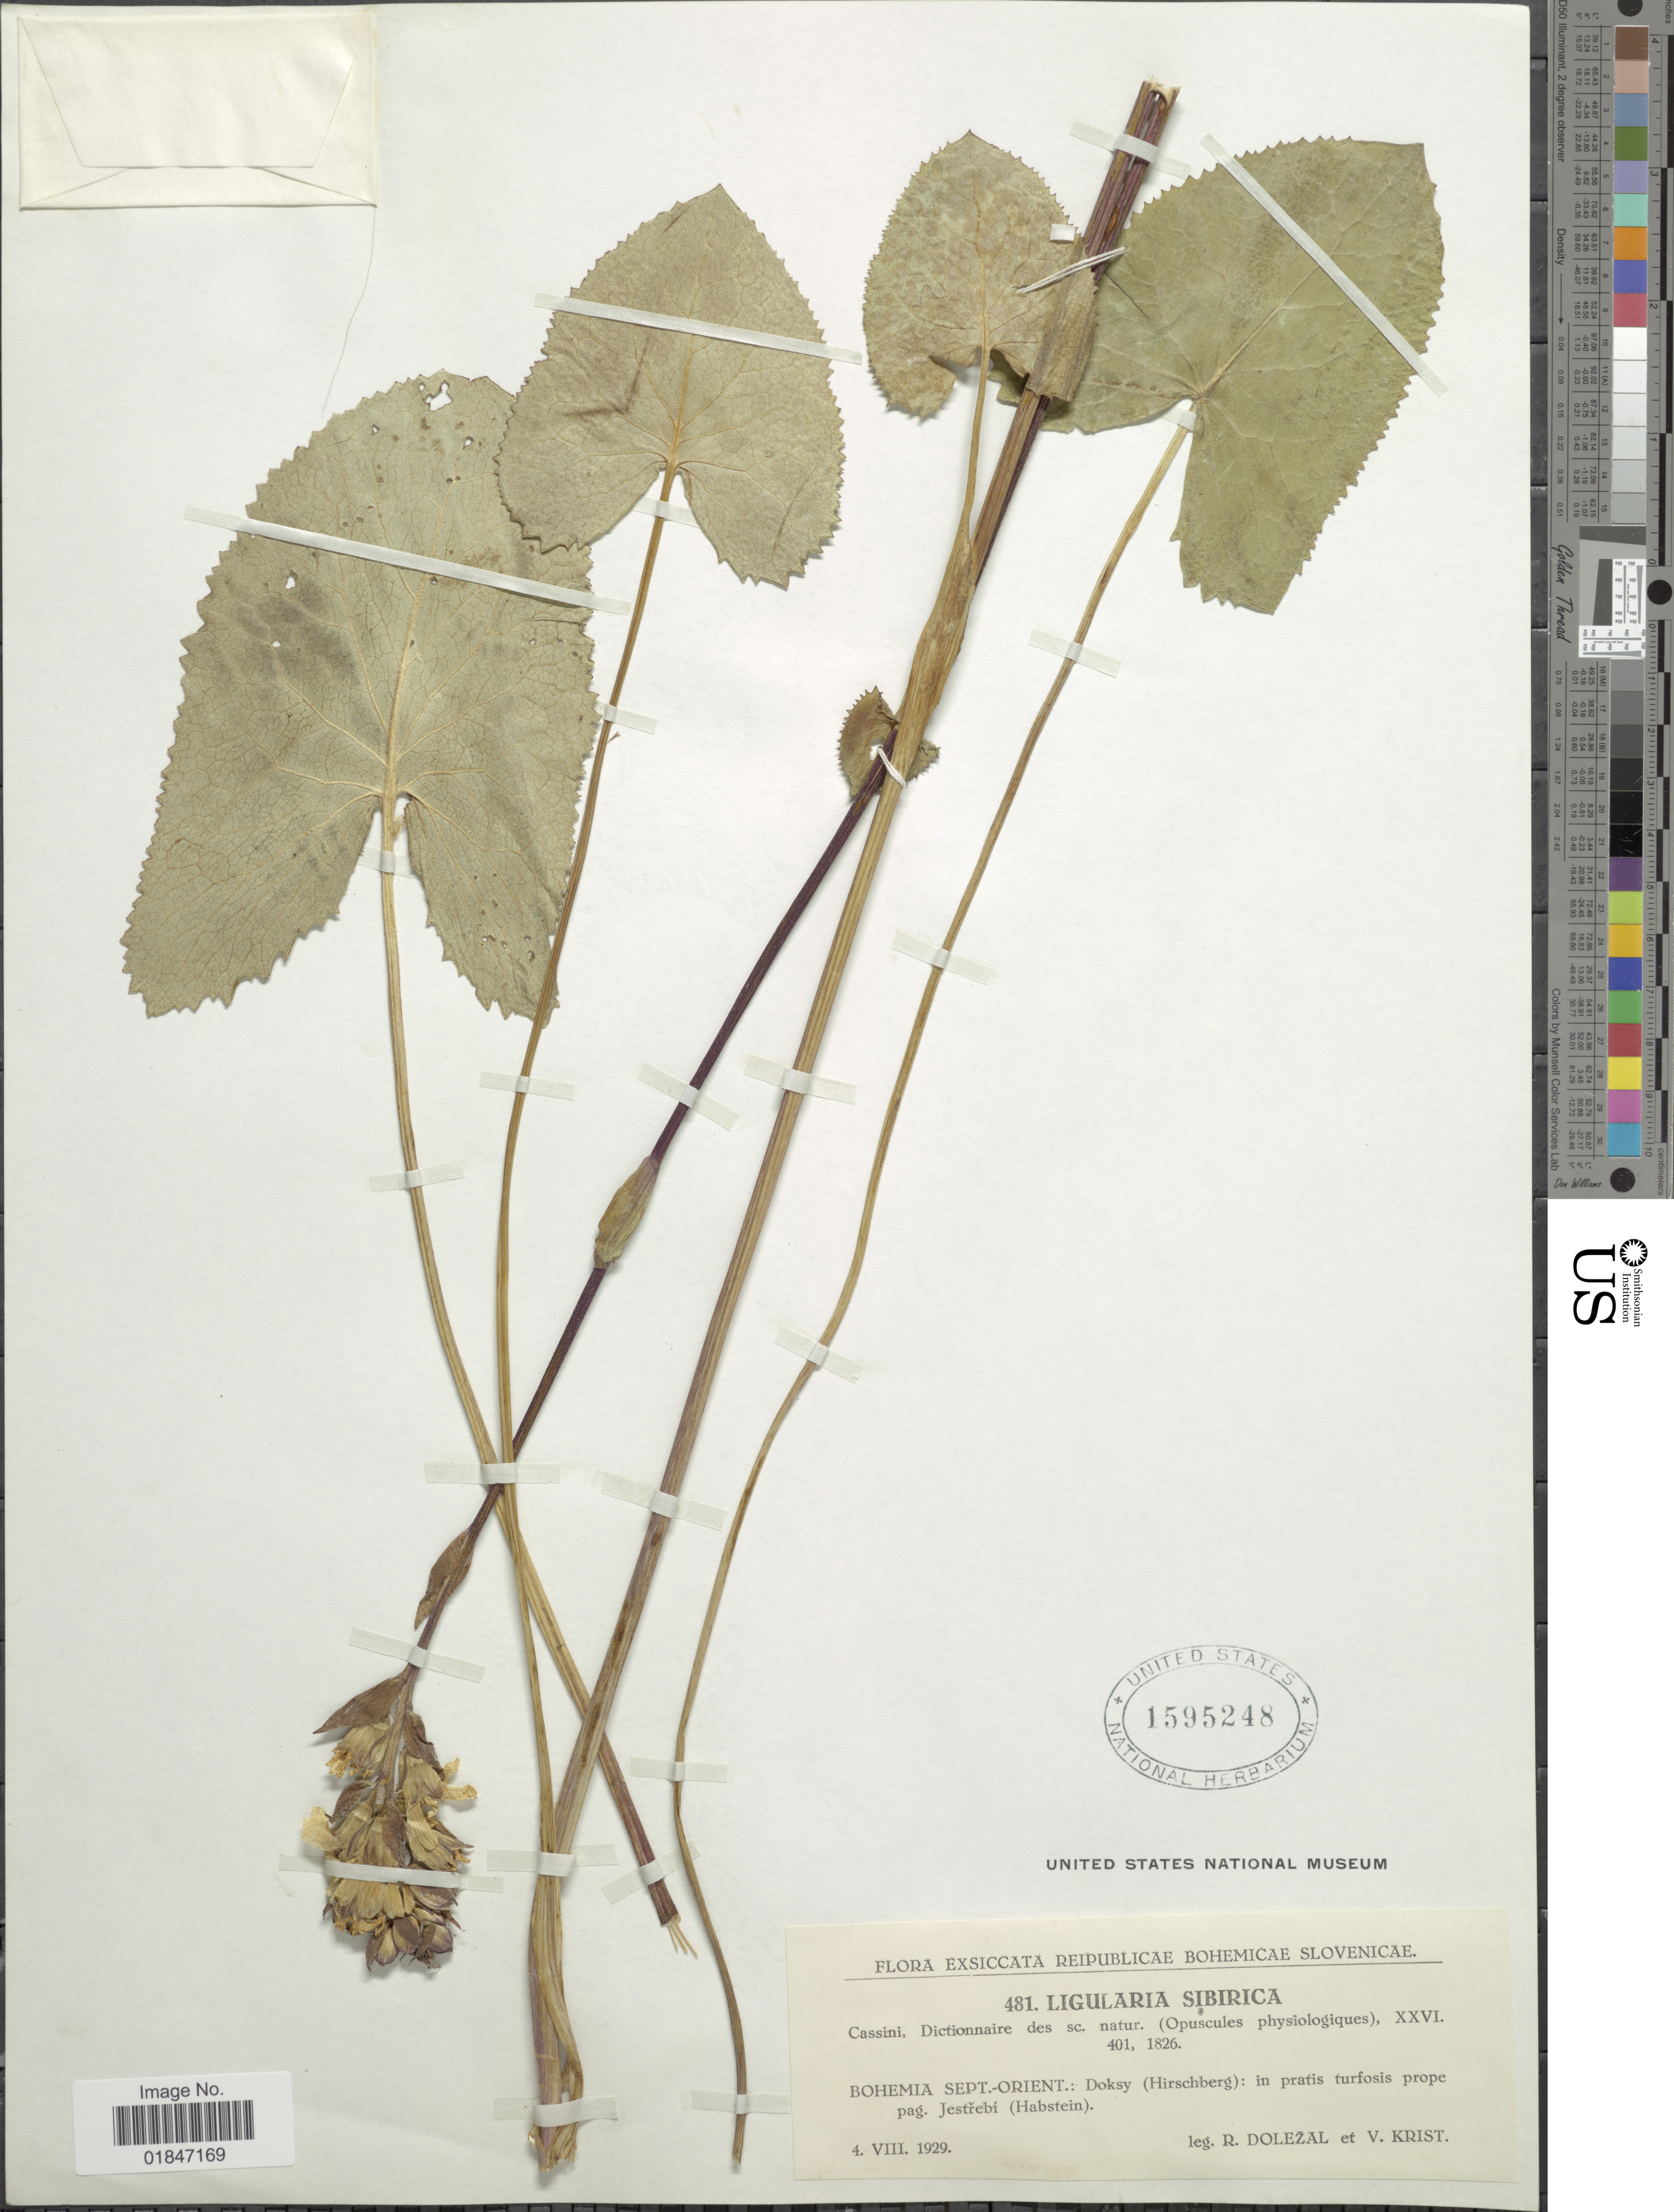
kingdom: Plantae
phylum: Tracheophyta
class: Magnoliopsida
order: Asterales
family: Asteraceae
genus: Ligularia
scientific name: Ligularia sibirica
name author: (L.) Cass.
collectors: R. Dolezal & V. Krist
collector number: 481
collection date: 1929-08-04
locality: Bohemia Sept-Orient.: Doksy (Hirschberg): in pratis turfosis prope pag. Jestrebi (Habstein).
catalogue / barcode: US 1595248